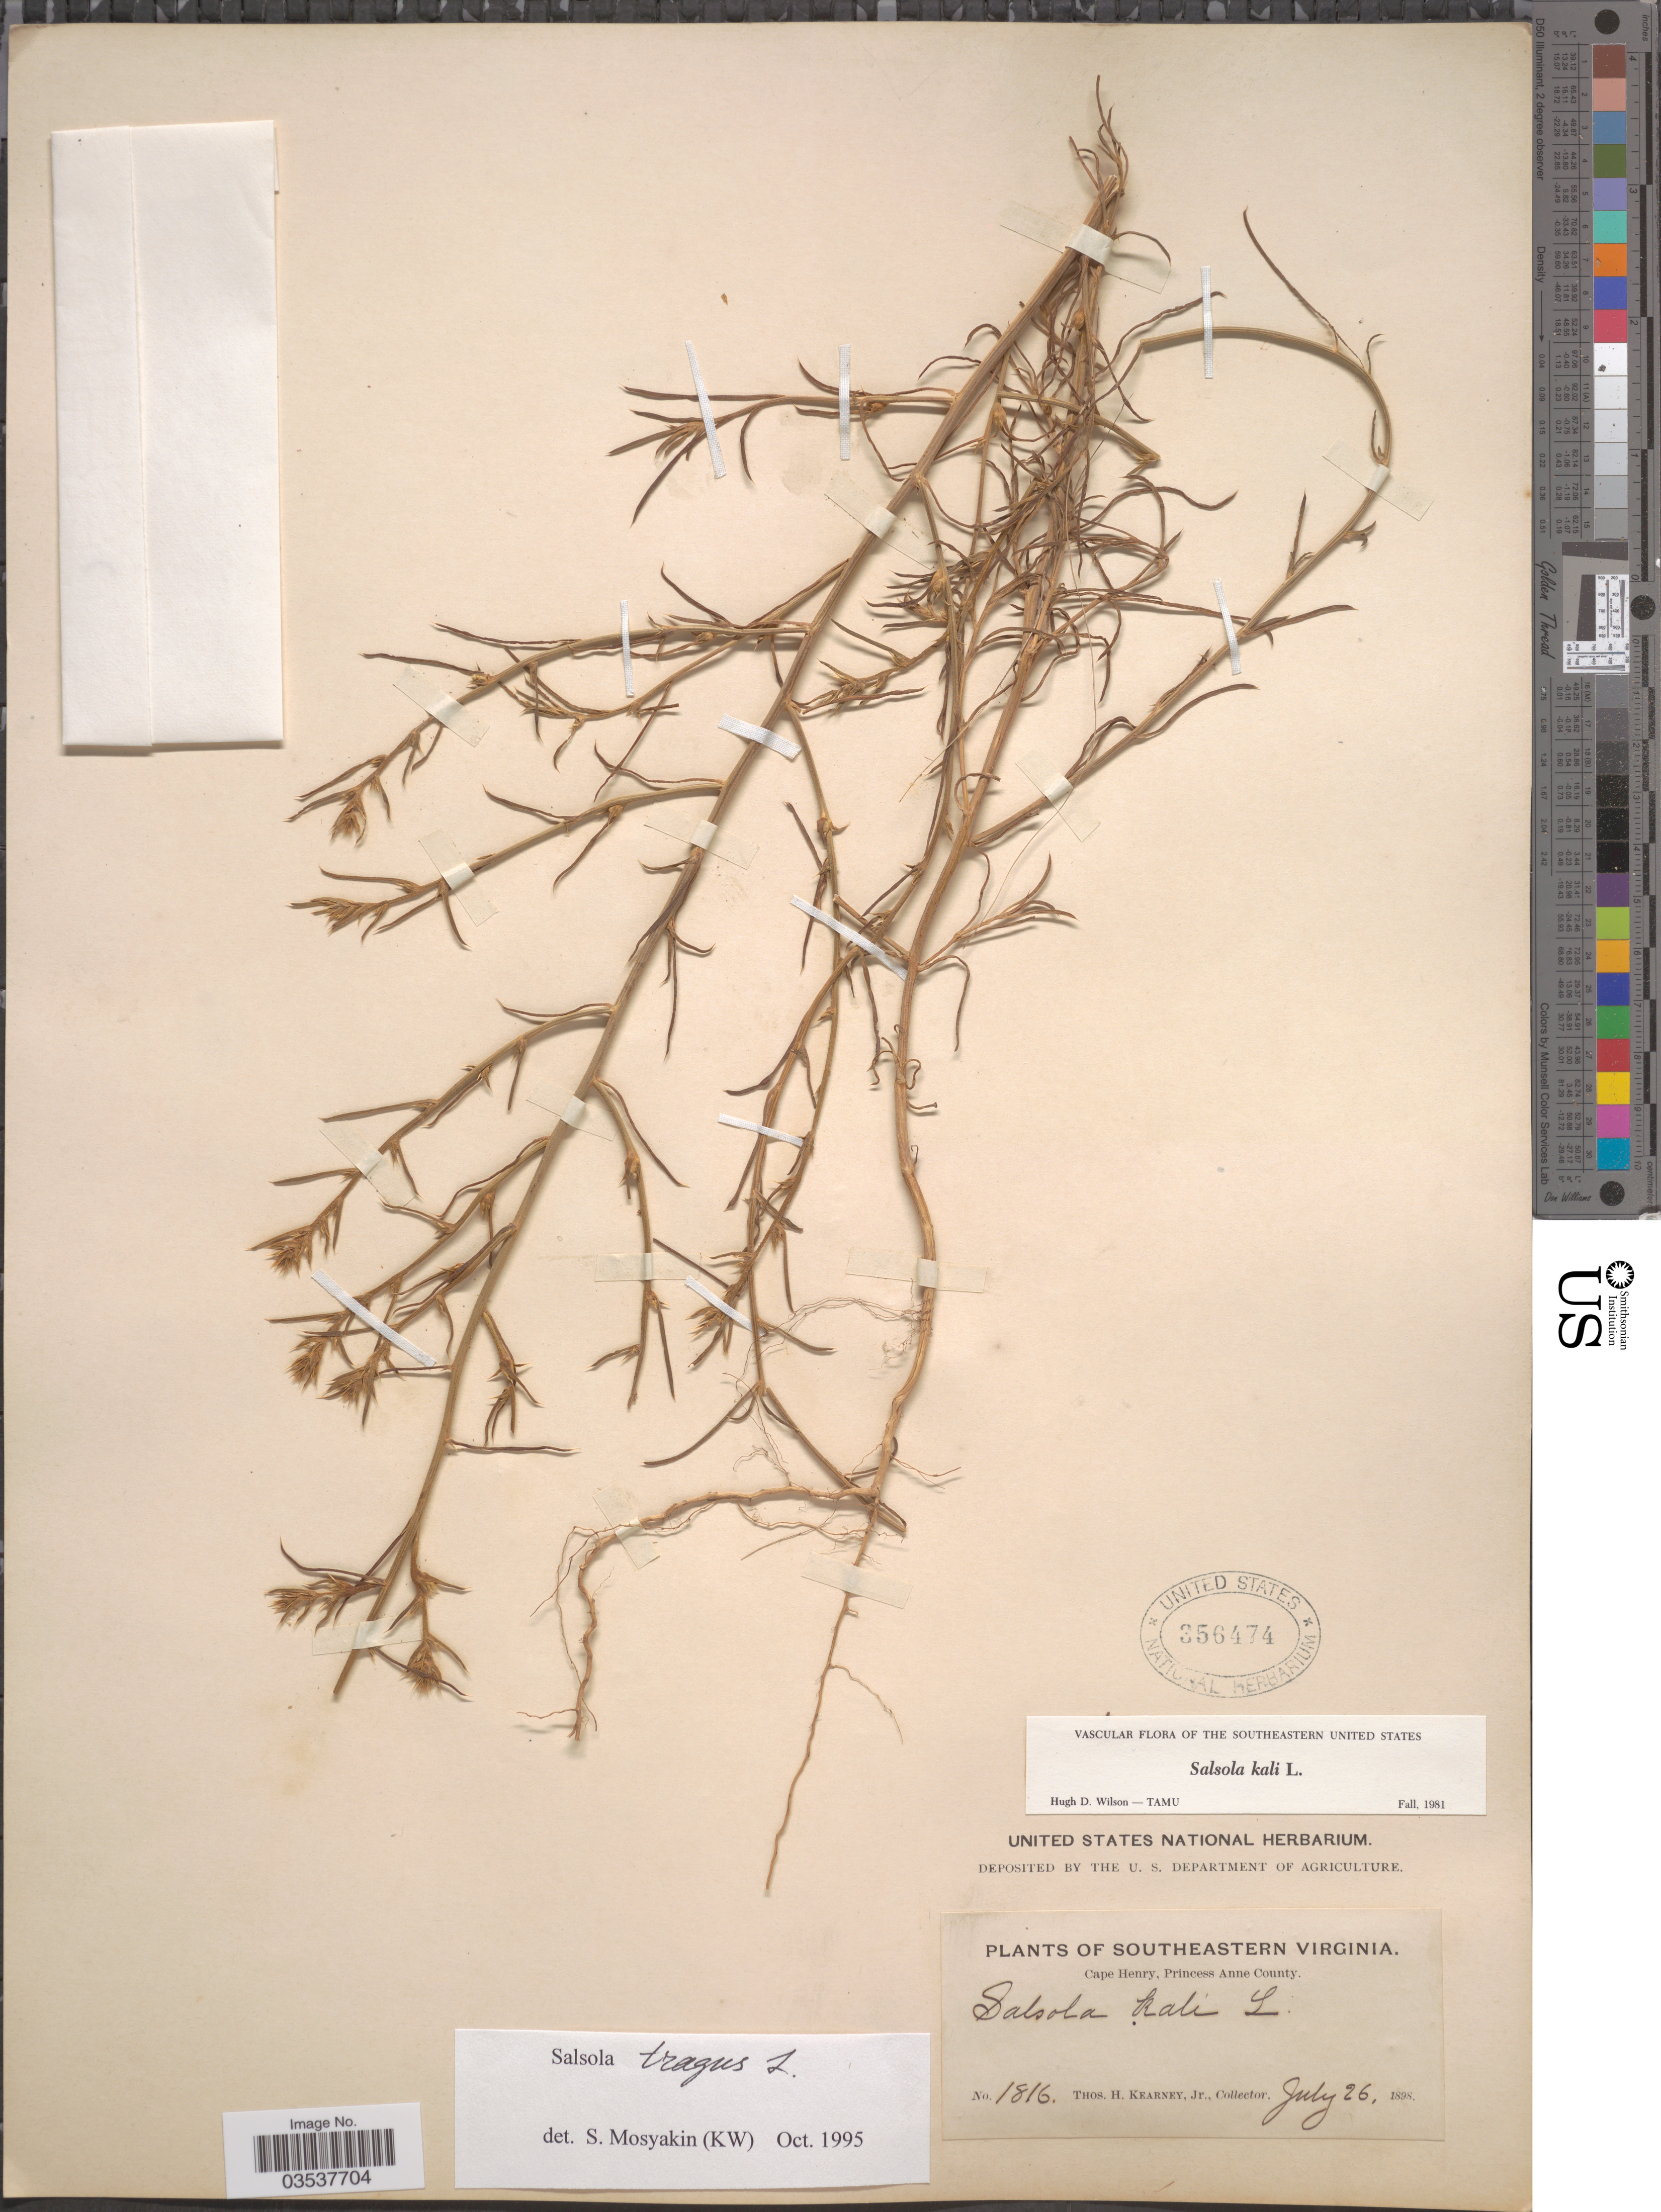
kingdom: Plantae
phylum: Tracheophyta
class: Magnoliopsida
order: Caryophyllales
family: Amaranthaceae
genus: Salsola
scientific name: Salsola kali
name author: L.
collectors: T. H. Kearney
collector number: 1816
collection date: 1898-07-26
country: United States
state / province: Virginia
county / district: City of Virginia Beach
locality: Southeastern Virginia. Cape Henry, Princess Anne (=historic county name) County.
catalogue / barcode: US 356474